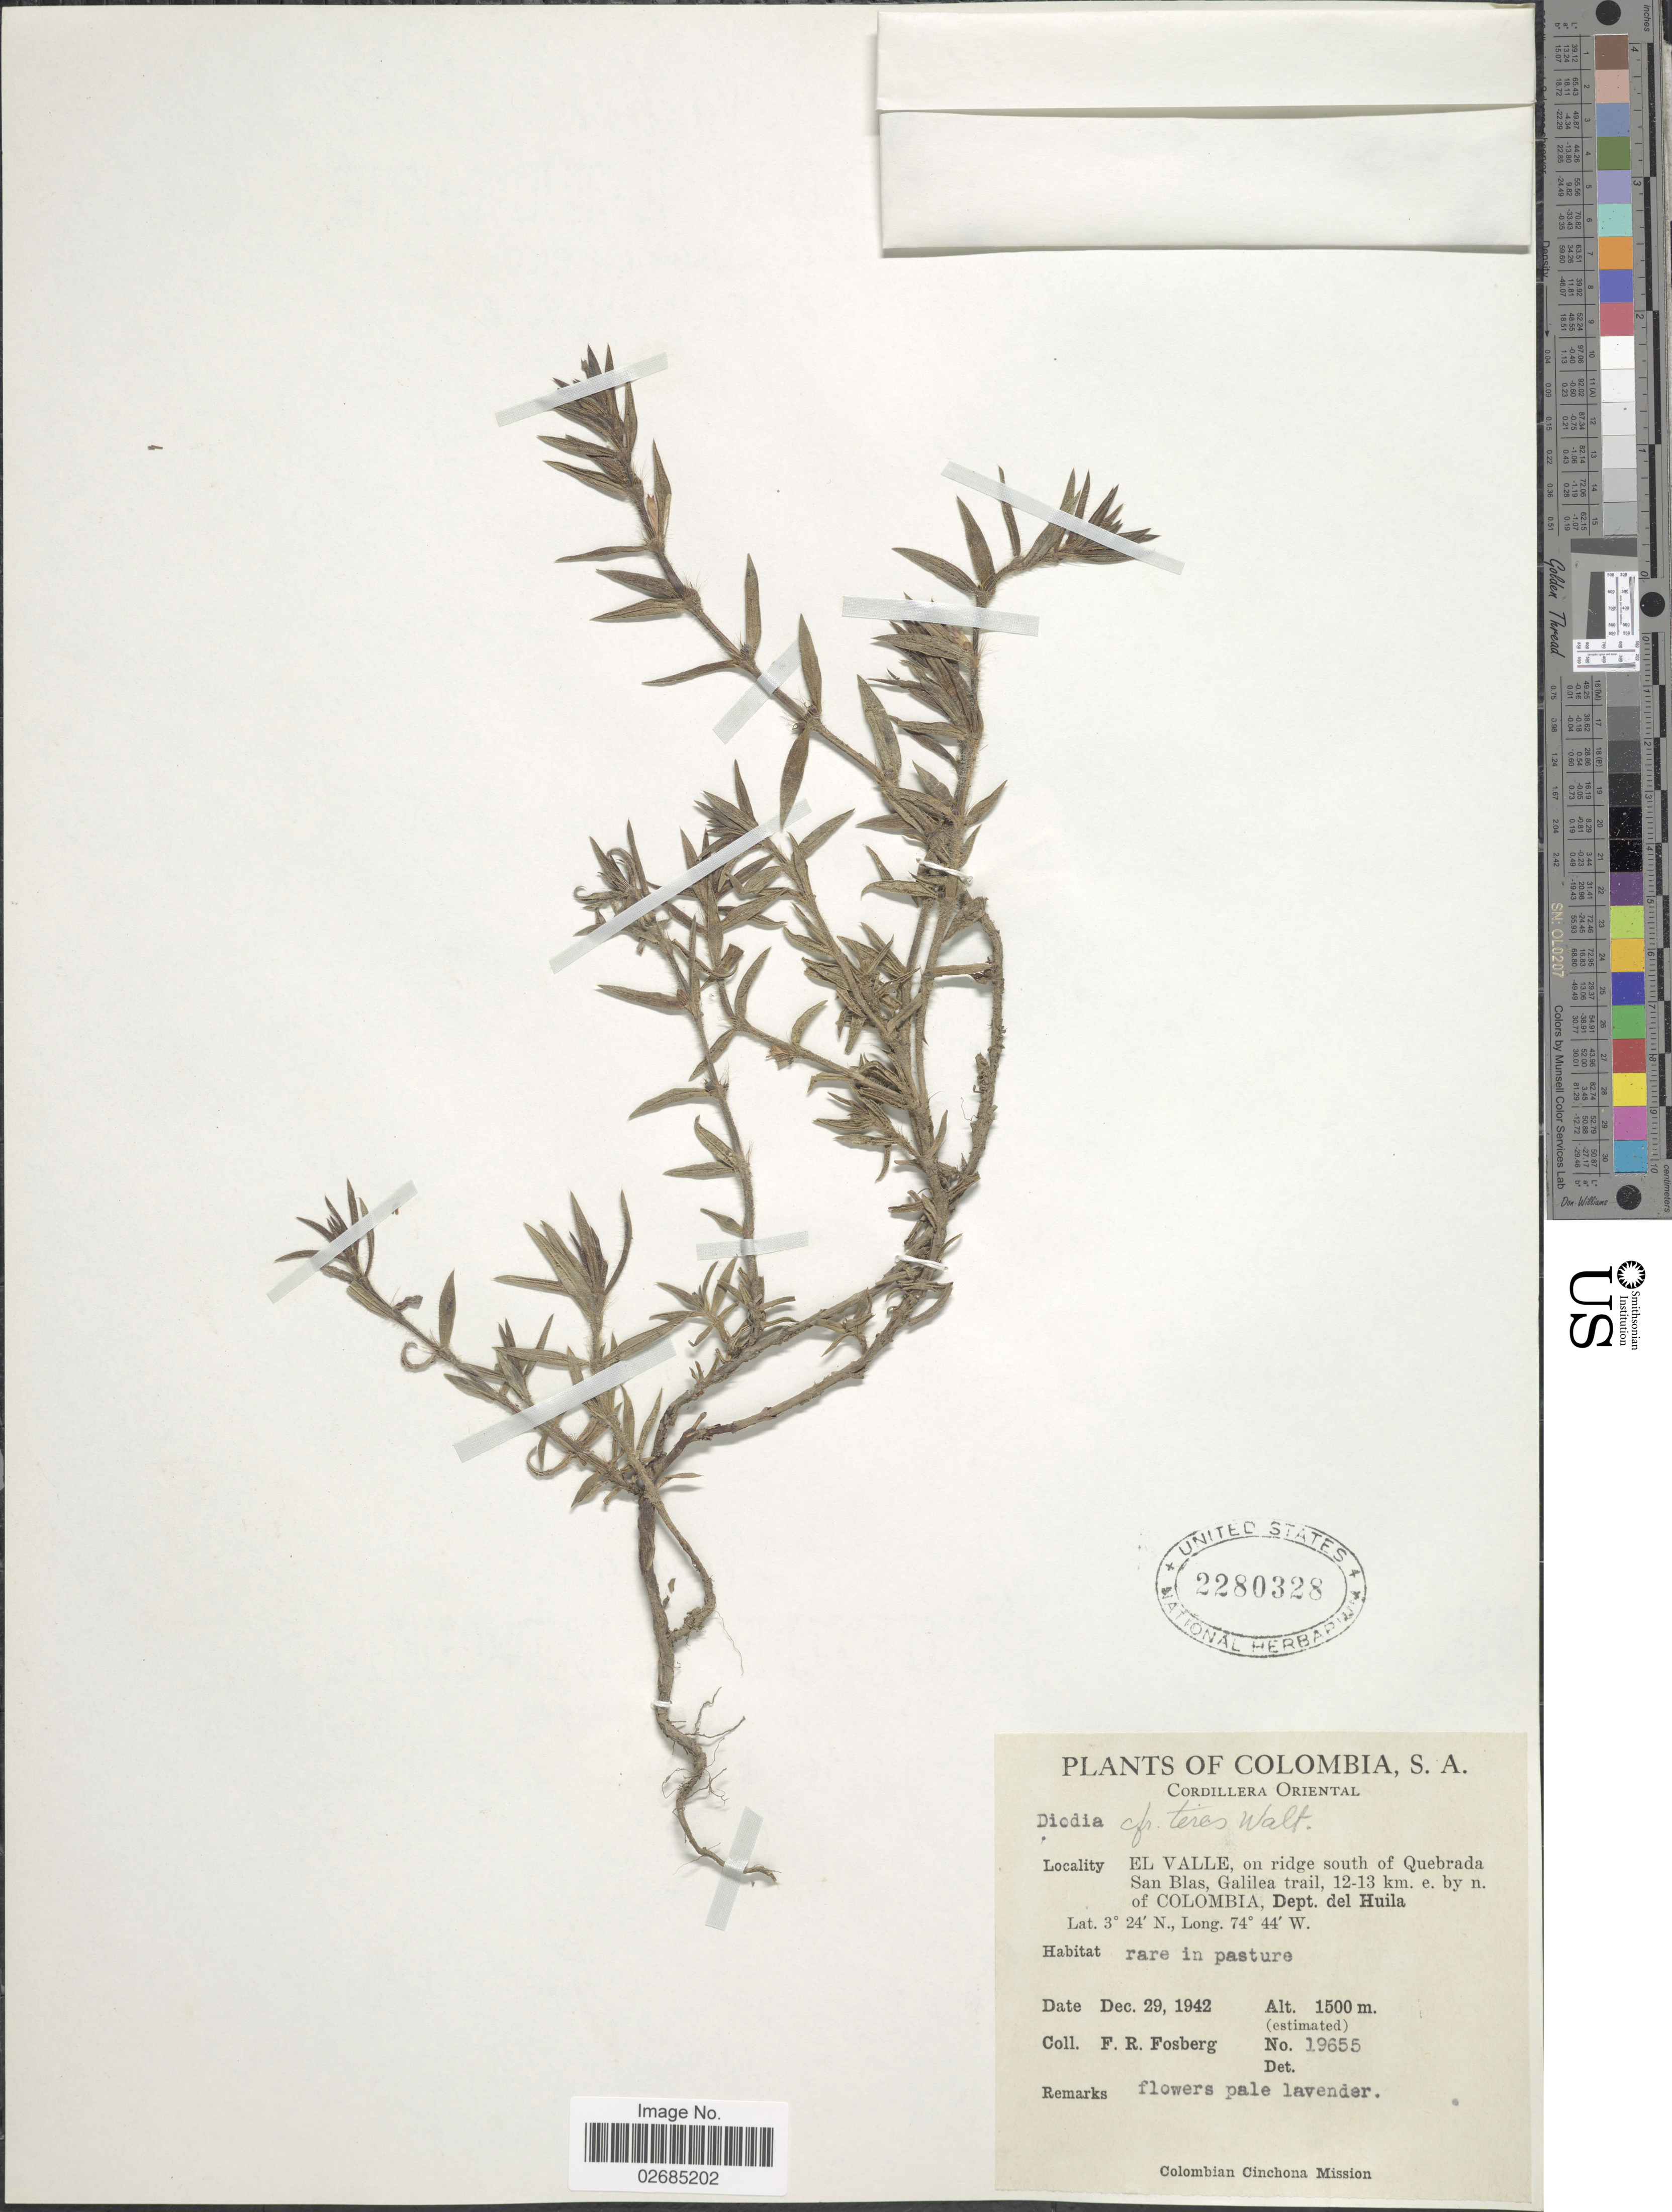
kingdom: Plantae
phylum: Tracheophyta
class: Magnoliopsida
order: Gentianales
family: Rubiaceae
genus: Diodia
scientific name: Diodia teres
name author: Walter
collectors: F. R. Fosberg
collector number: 19655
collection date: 1942-12-29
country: Colombia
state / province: Huila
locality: Cordillera Oriental. El Valle, on ridge south of Quebrada San Blas, Galilea trail, 12-13 km. e. by n. of Colombia, Dept. del Huila.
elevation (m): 1500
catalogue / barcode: US 2280328